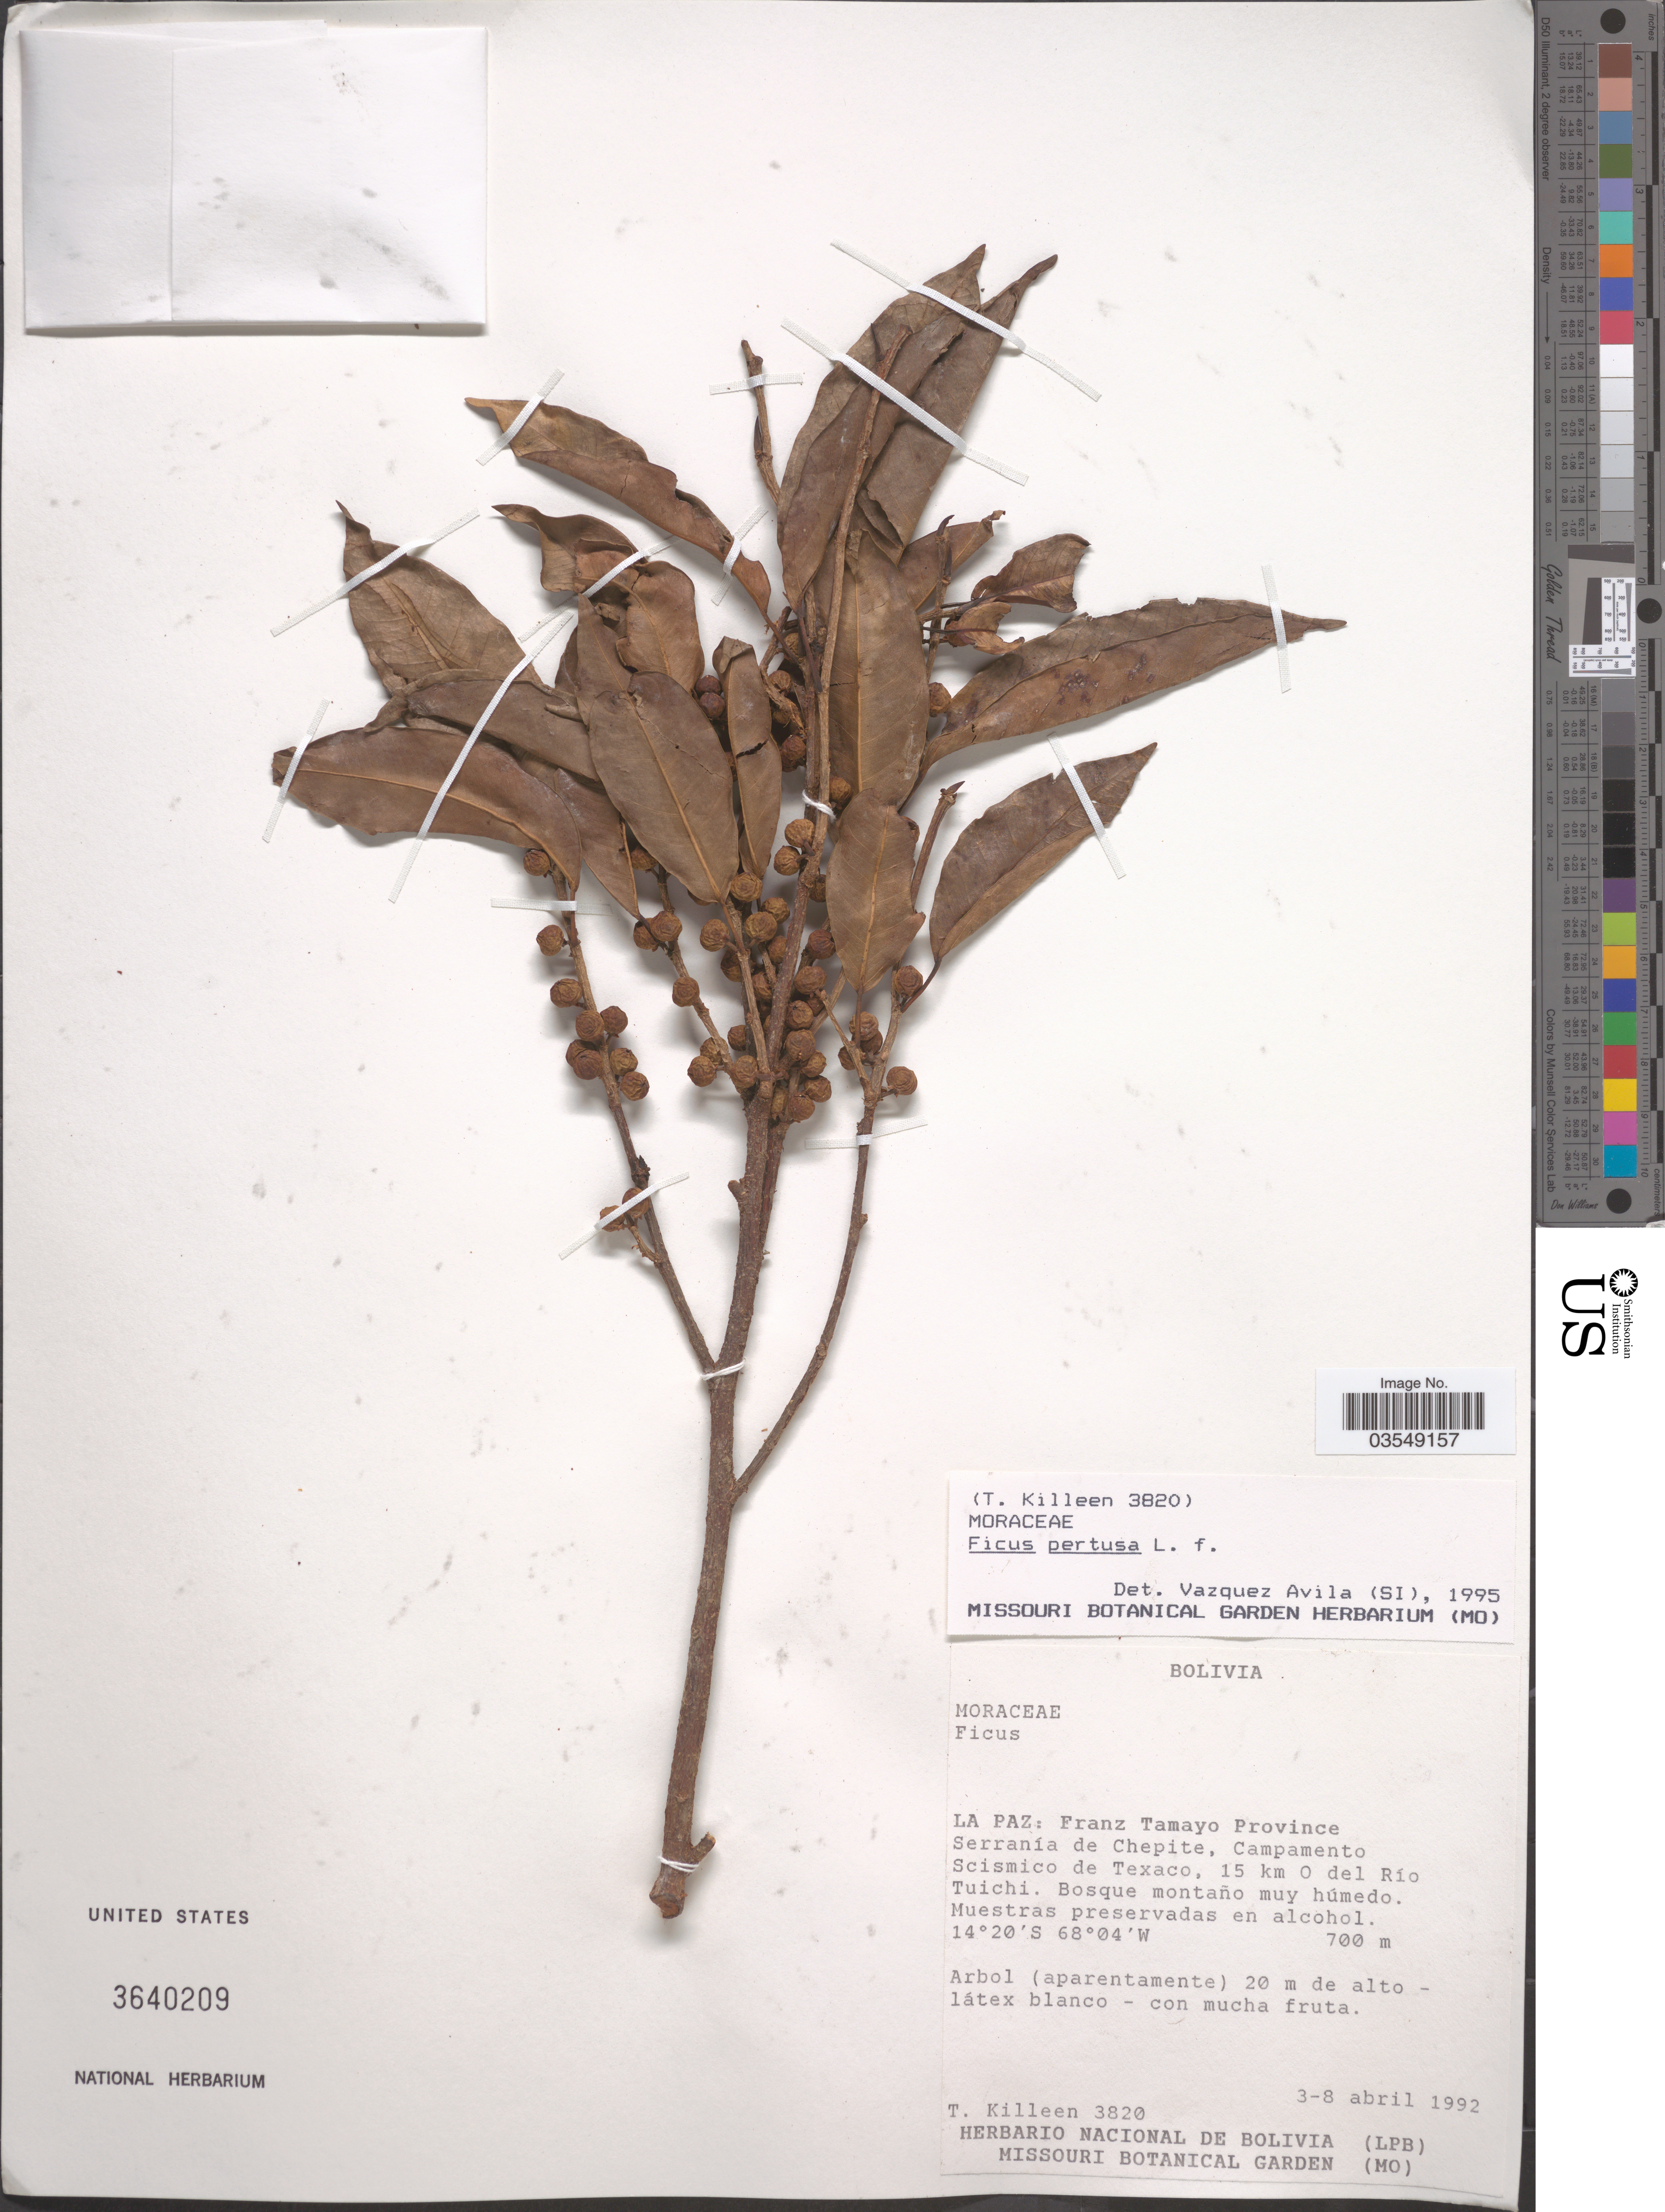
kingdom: Plantae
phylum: Tracheophyta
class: Magnoliopsida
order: Rosales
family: Moraceae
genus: Ficus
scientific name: Ficus pertusa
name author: L. f.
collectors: T. J. Killeen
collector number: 3820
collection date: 1992-04-03/1992-04-08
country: Bolivia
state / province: La Paz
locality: Franz Tamayo Province. Serranía de Chepite, Campamento Scismico de Texaco, 15 km O del Río Tuichi.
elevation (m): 700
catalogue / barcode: US 3640209